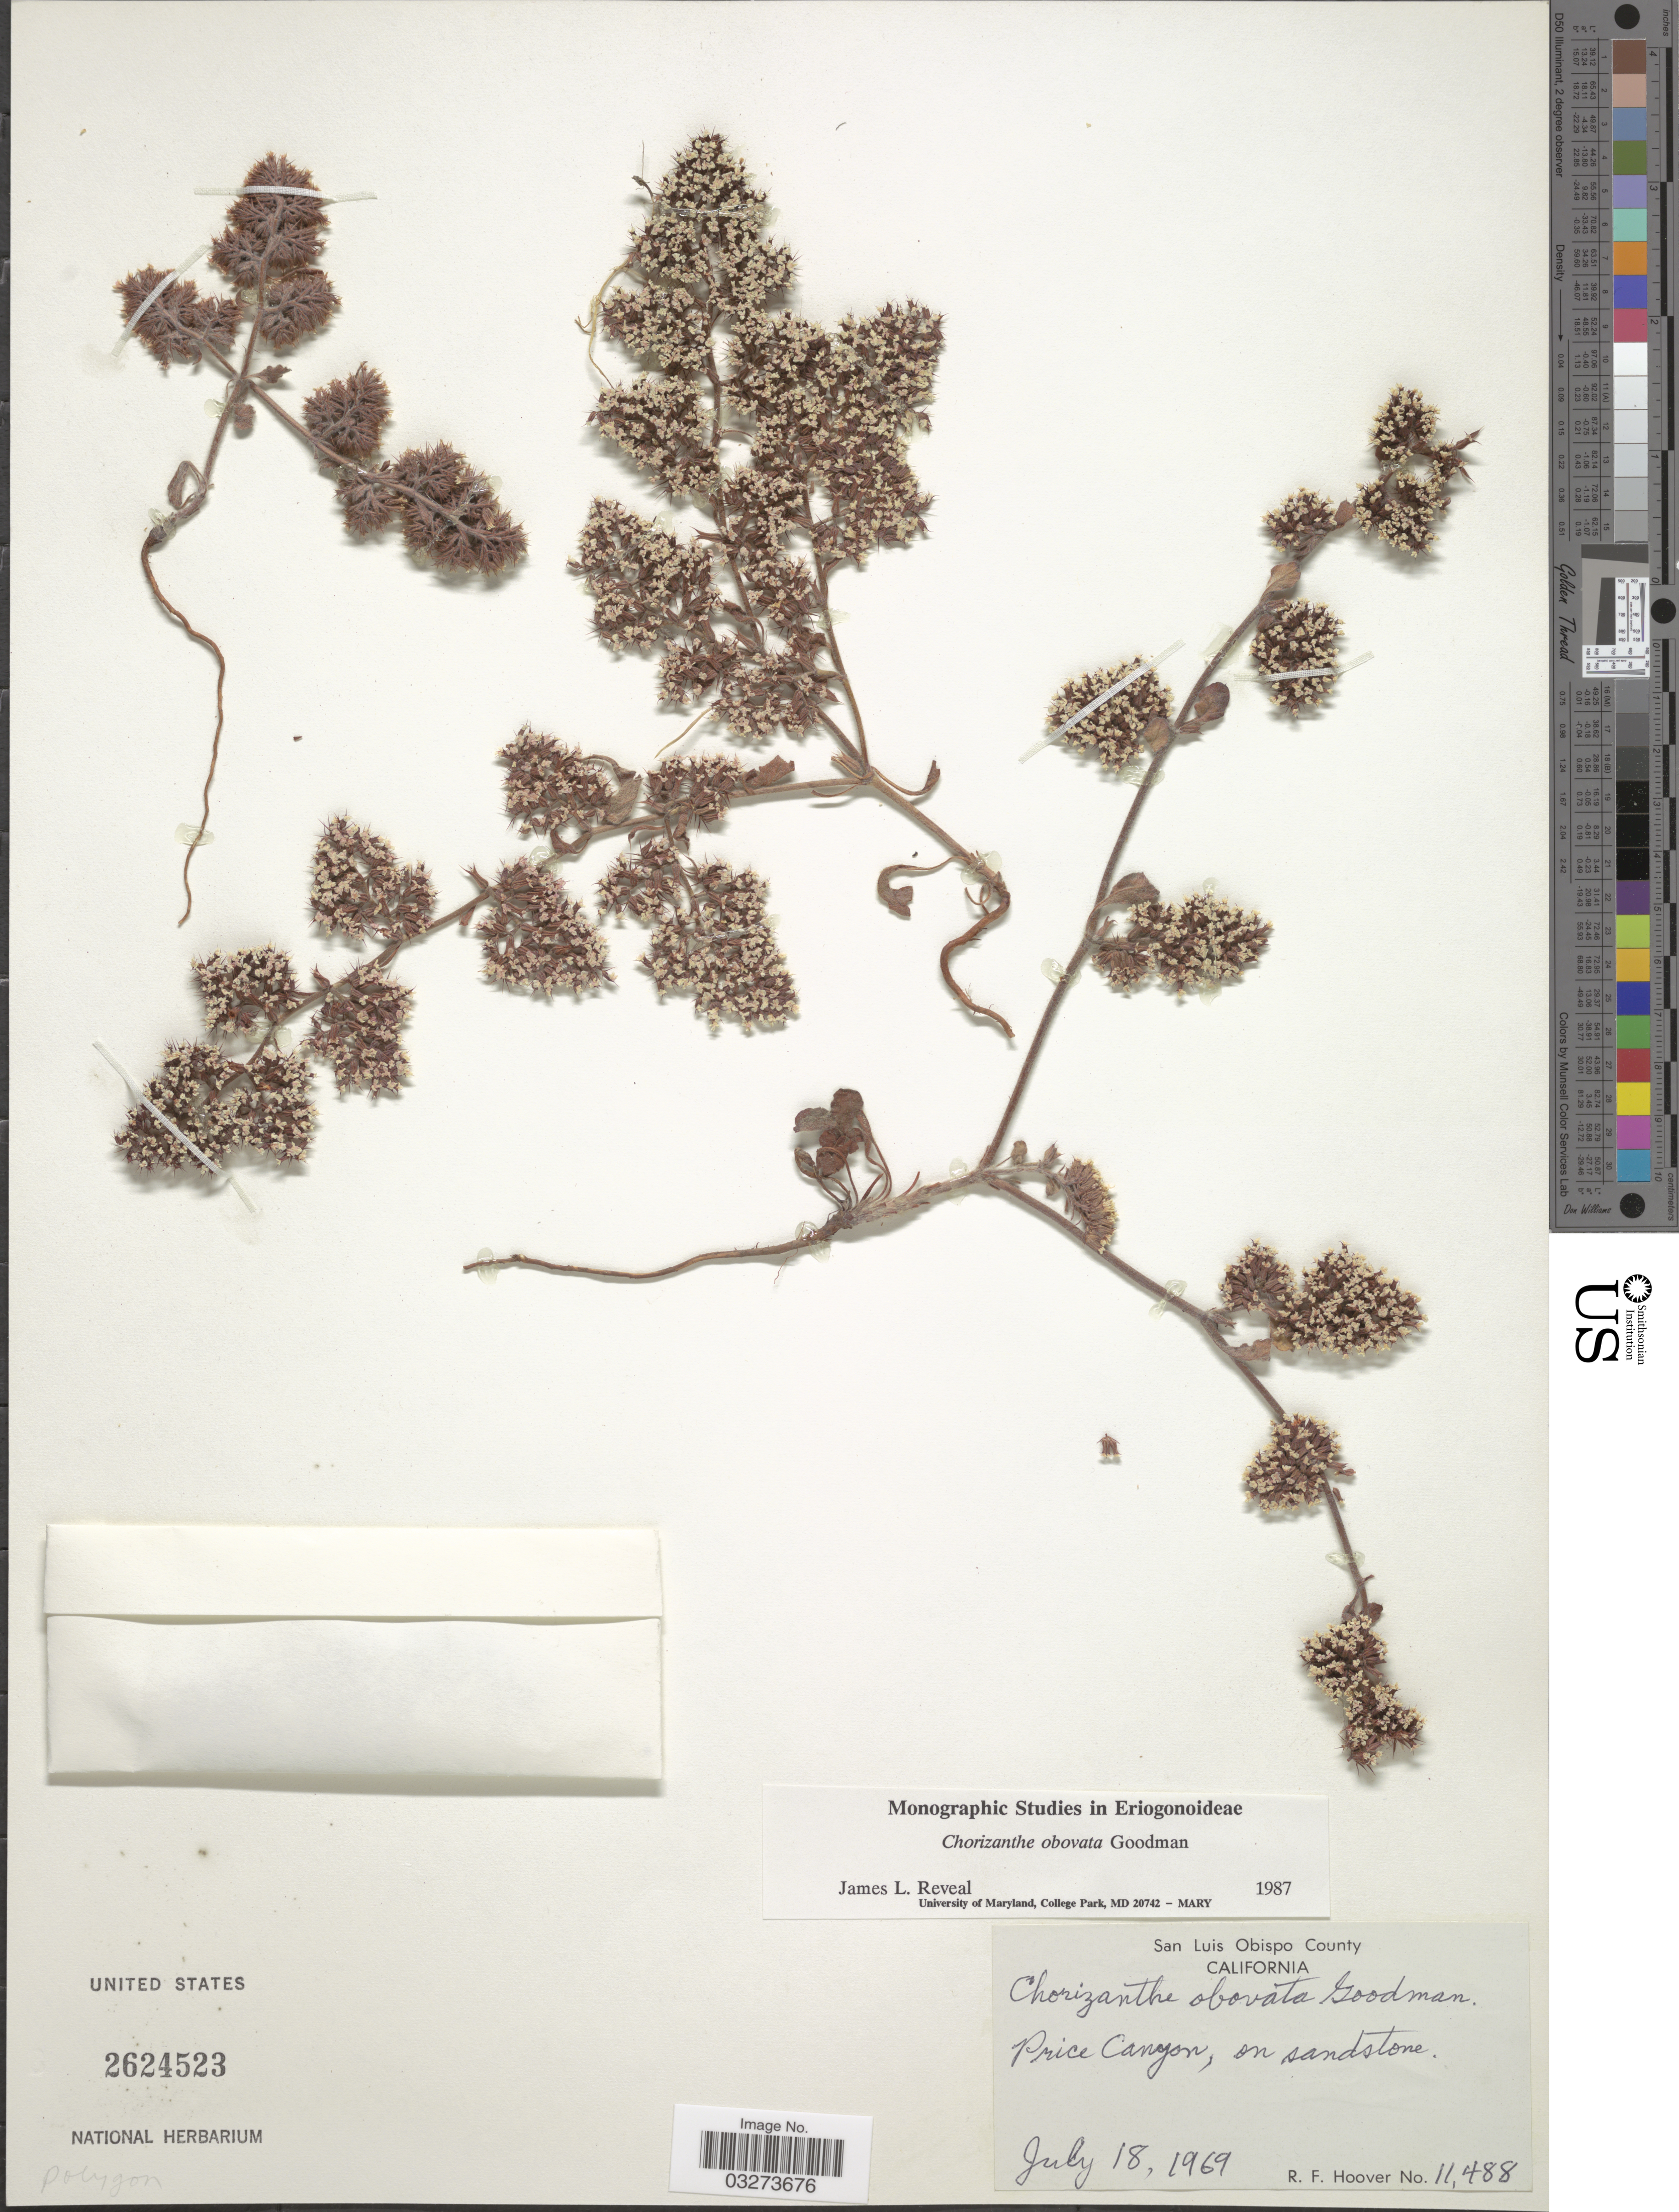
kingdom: Plantae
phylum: Tracheophyta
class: Magnoliopsida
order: Caryophyllales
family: Polygonaceae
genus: Chorizanthe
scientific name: Chorizanthe obovata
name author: Goodman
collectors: R. F. Hoover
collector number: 11488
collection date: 1969-07-18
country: United States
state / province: California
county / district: San Luis Obispo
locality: San Luis Obispo County, Price Canyon, on sandstone.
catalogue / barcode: US 2624523